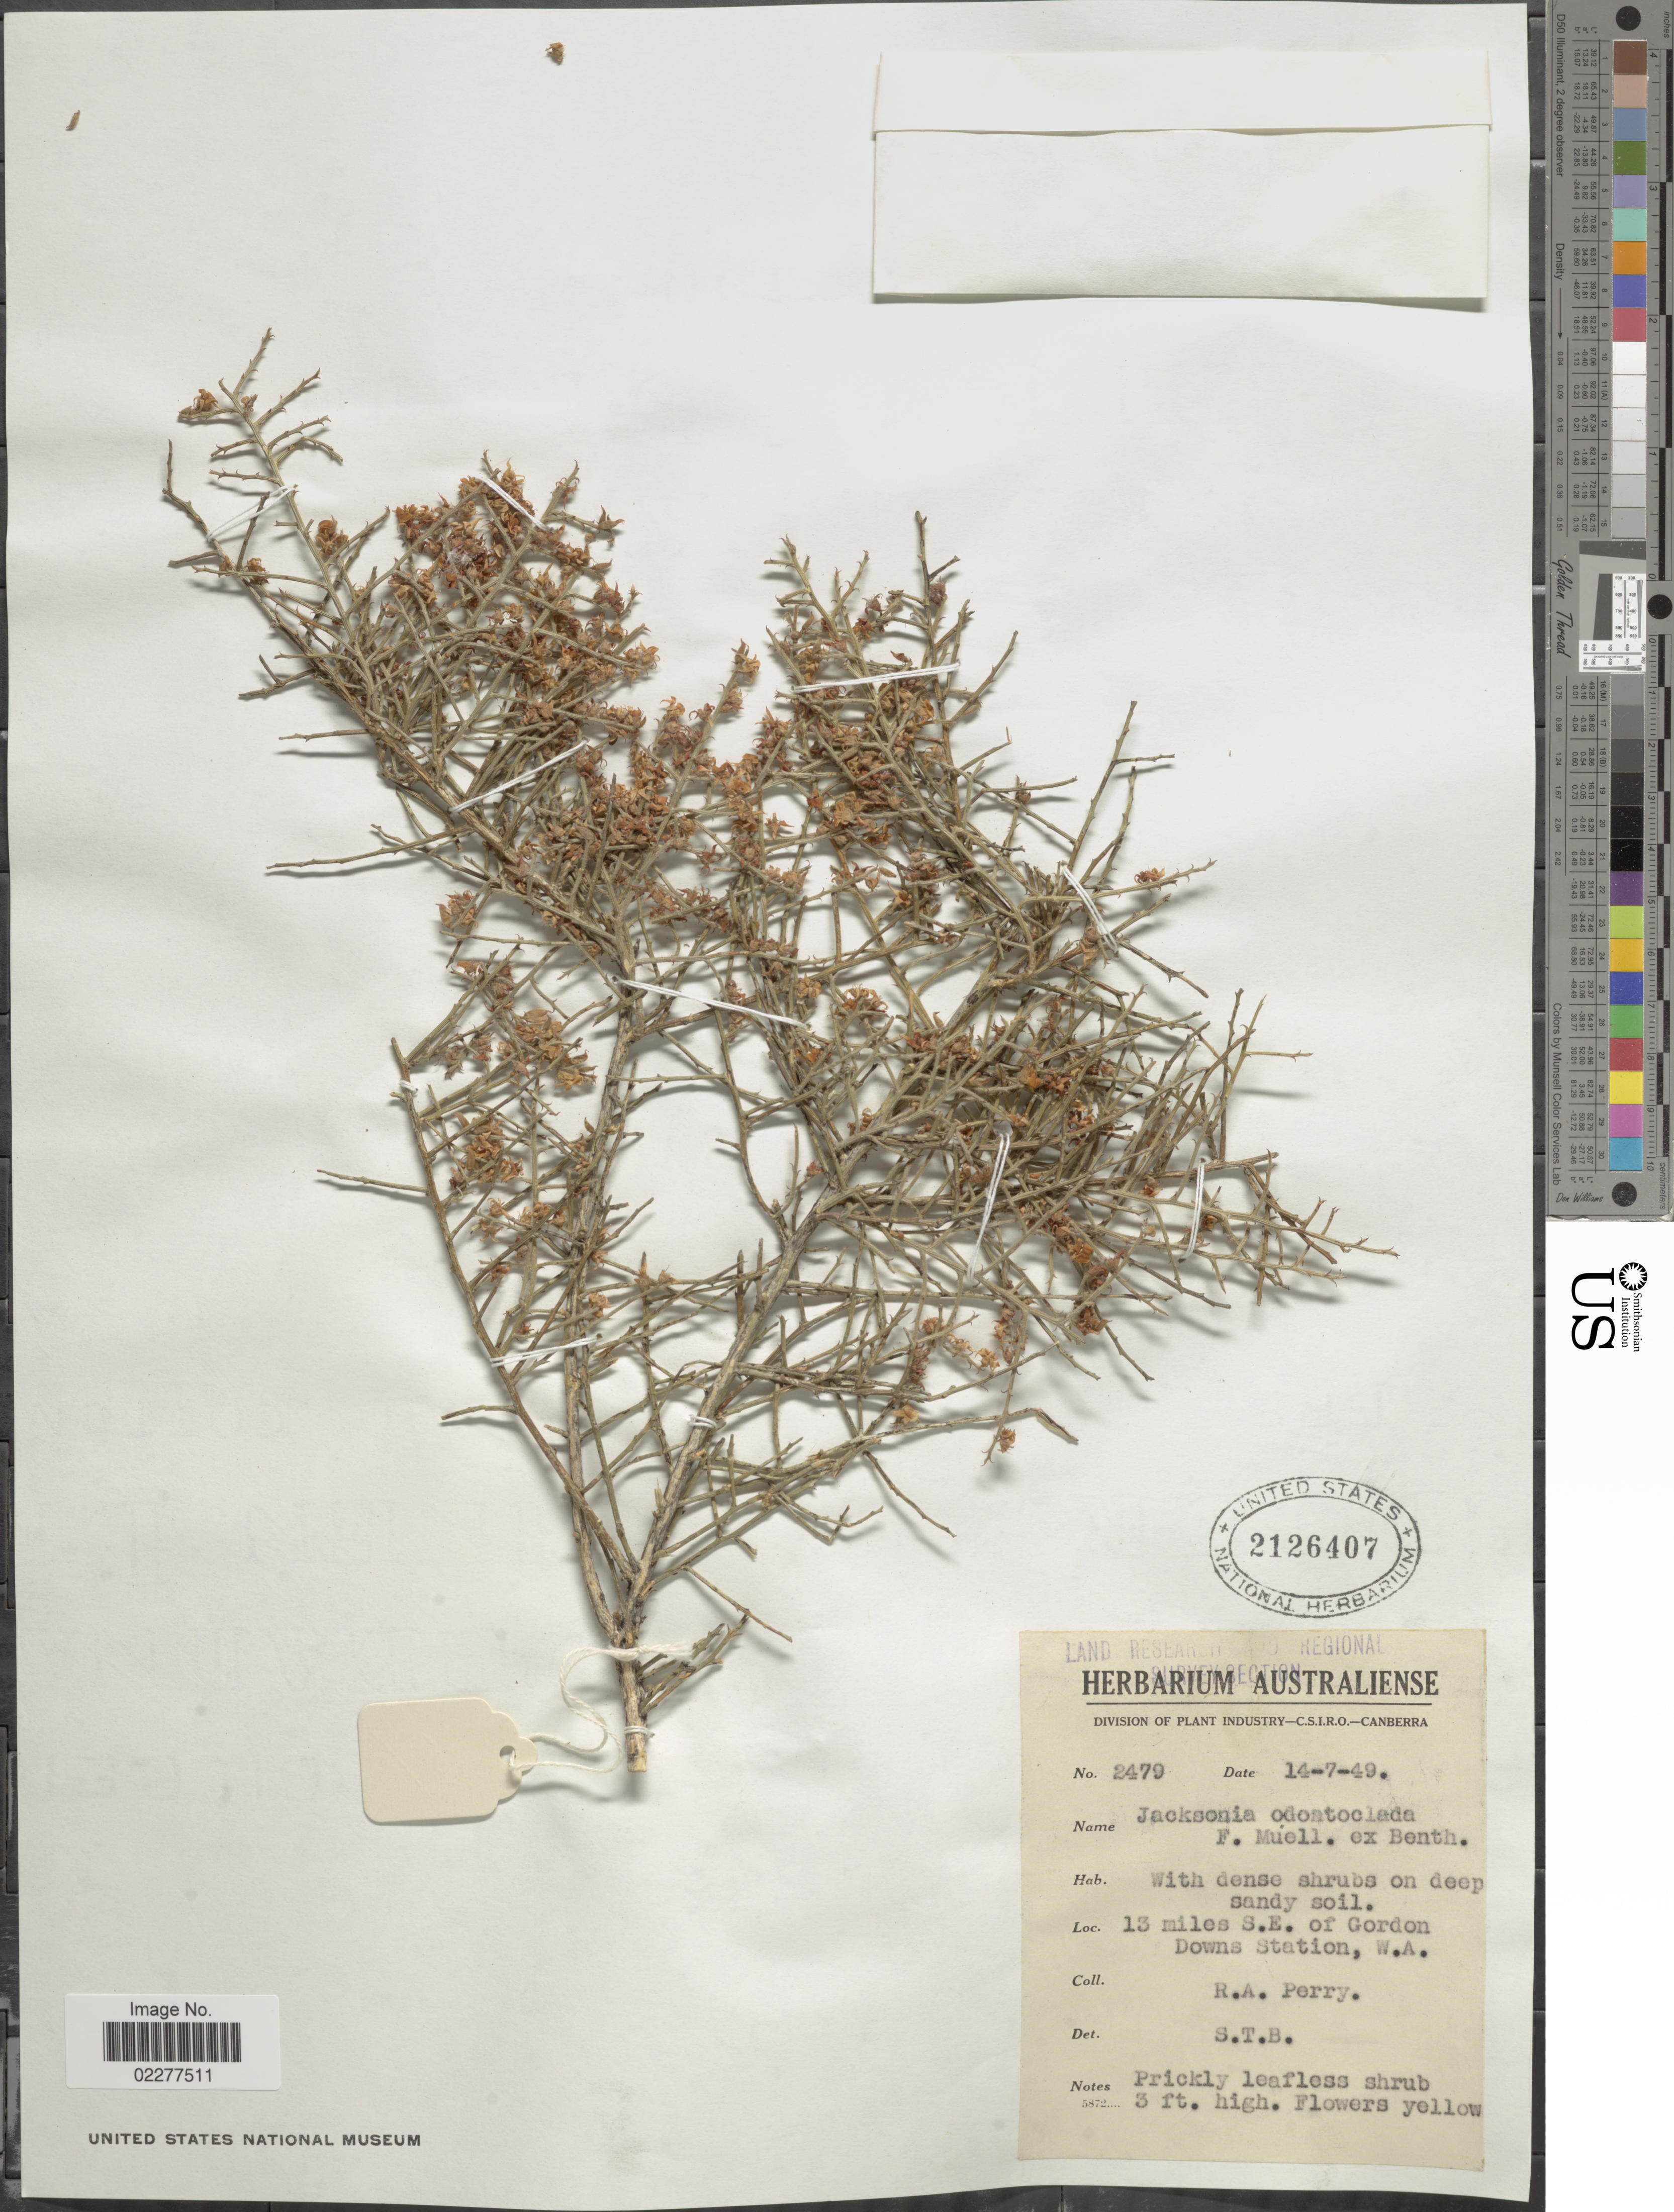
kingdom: Plantae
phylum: Tracheophyta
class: Magnoliopsida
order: Fabales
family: Fabaceae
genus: Jacksonia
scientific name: Jacksonia odontoclada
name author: Benth.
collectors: Perry, R. A.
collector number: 2479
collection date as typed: Transcribed d/m/y: 14/7/49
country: Australia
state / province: Western Australia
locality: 13 miles S.E. of Gordon Downs Station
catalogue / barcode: US 2126407